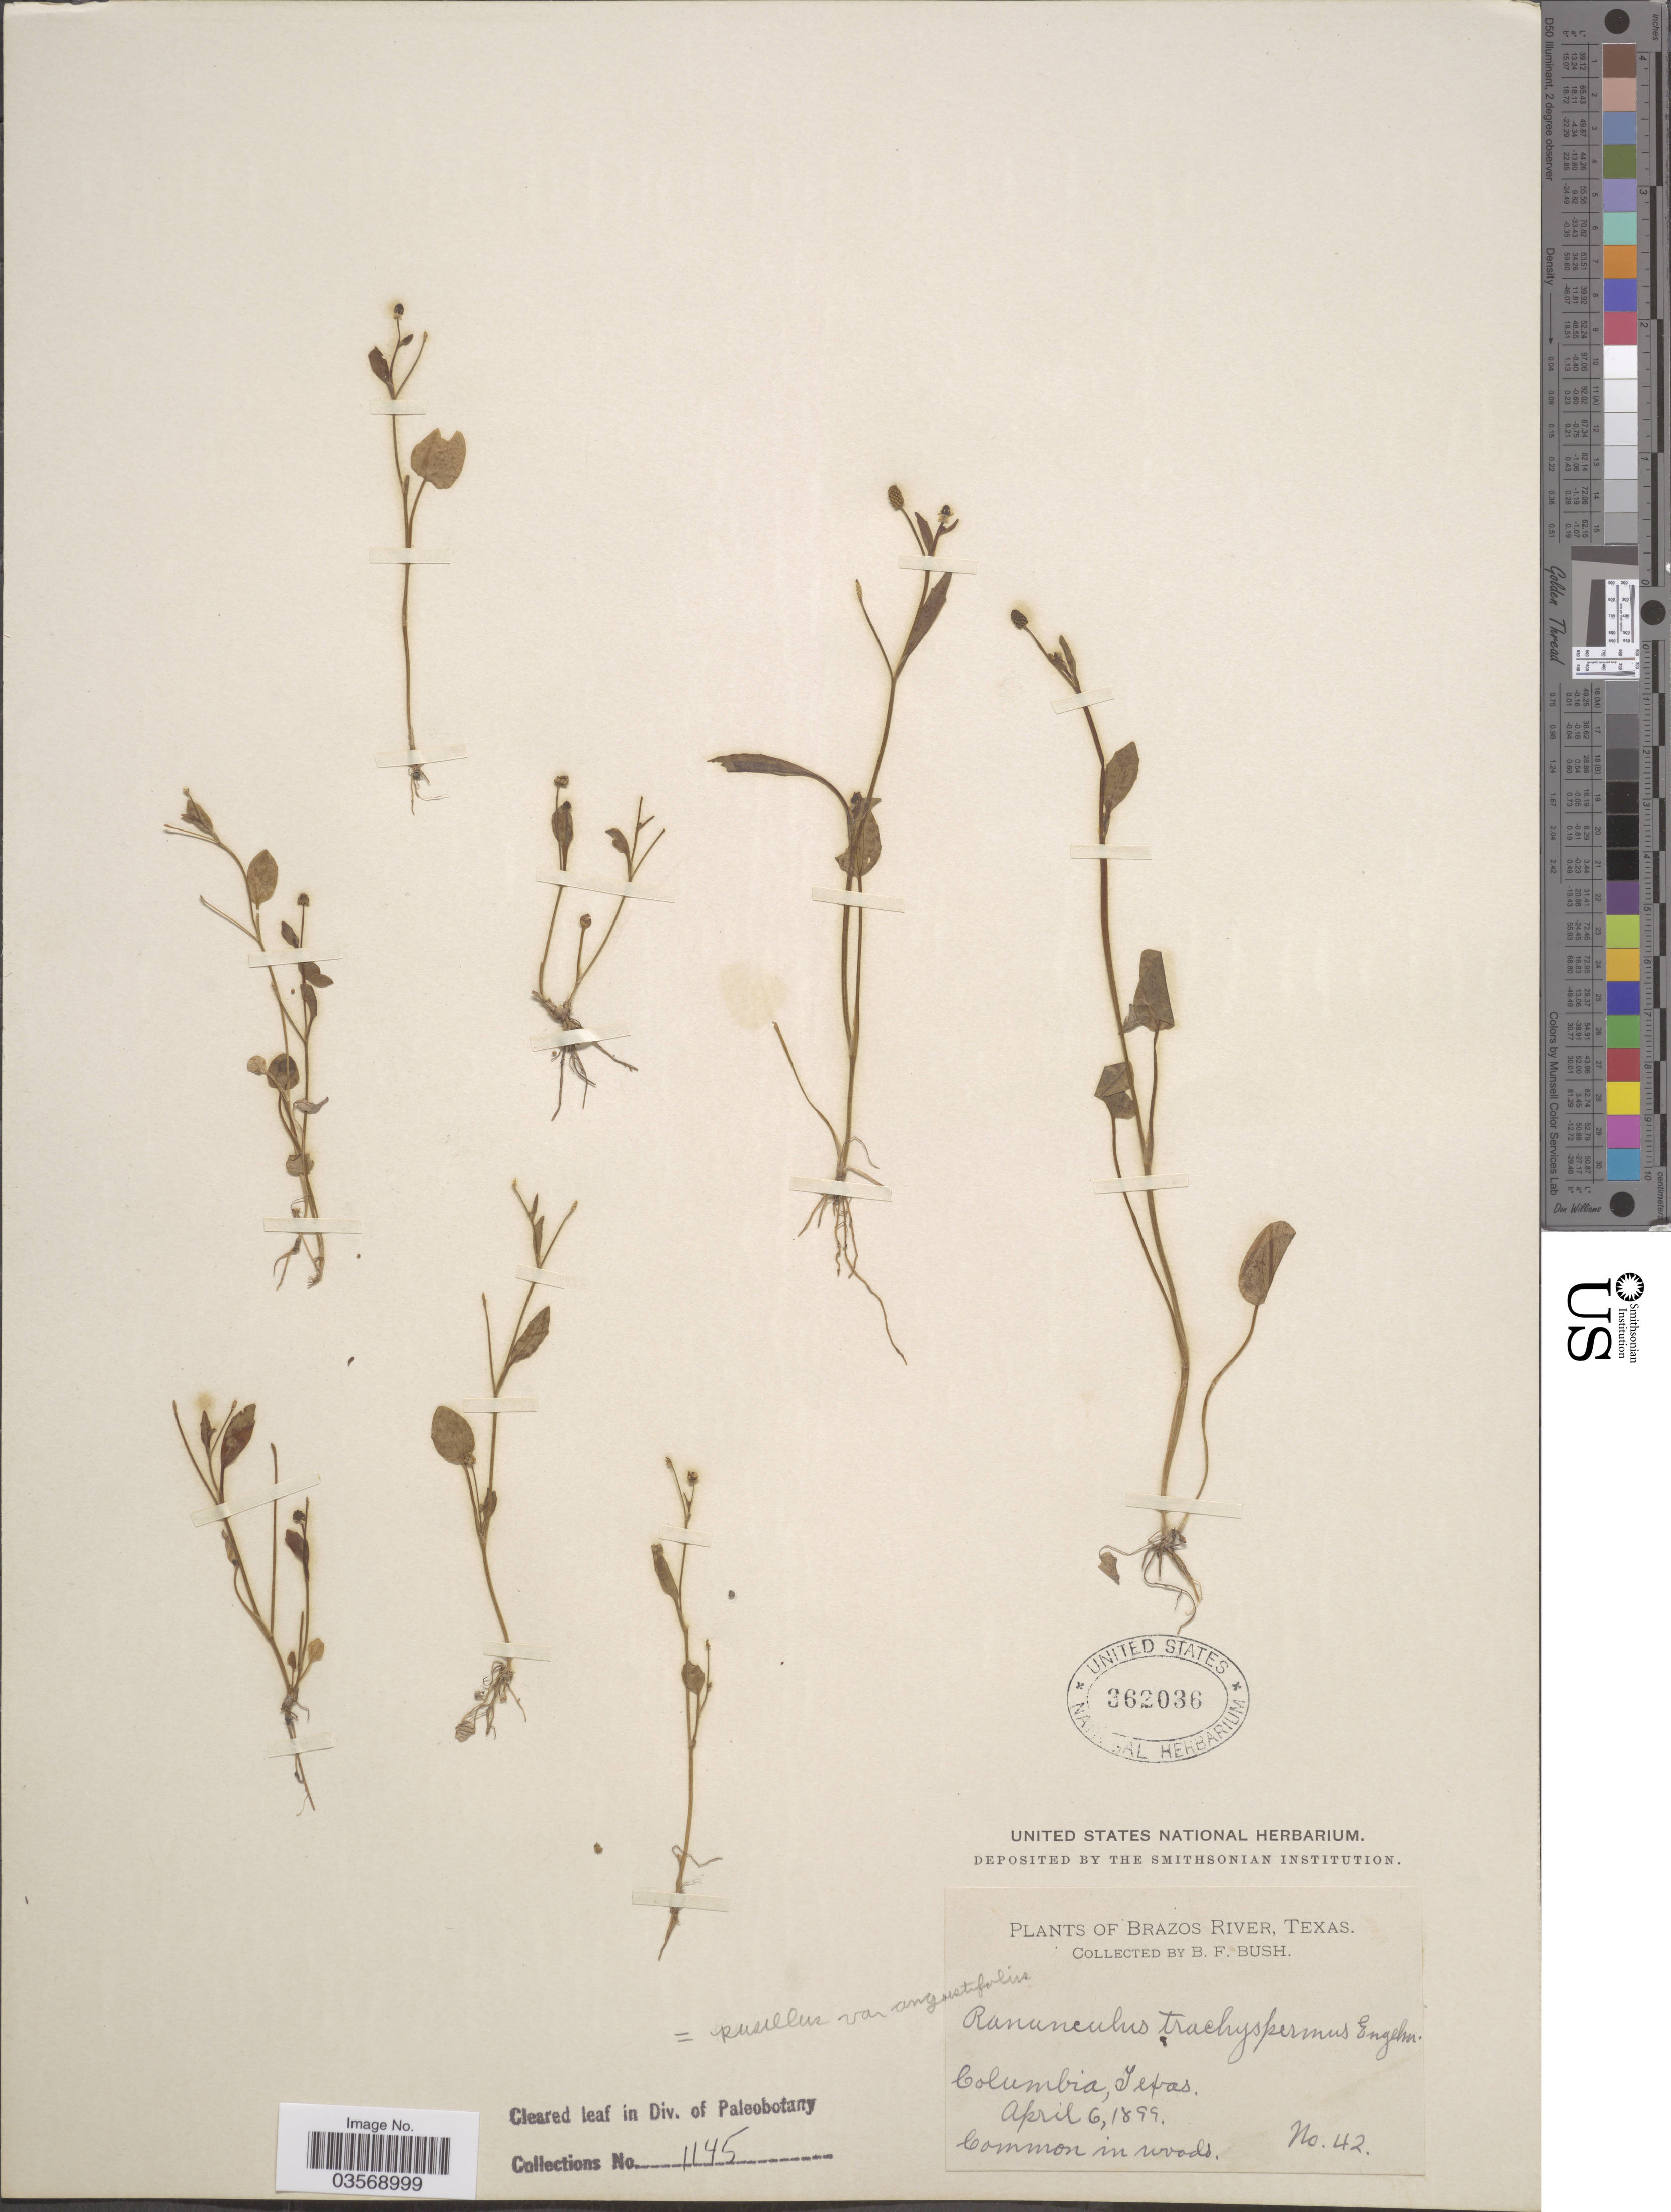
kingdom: Plantae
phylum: Tracheophyta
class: Magnoliopsida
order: Ranunculales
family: Ranunculaceae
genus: Ranunculus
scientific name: Ranunculus pusillus var. angustifolius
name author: (Engelm.) L.D. Benson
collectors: B. F. Bush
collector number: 42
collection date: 1899-04-06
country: United States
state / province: Texas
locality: Brazos River. Columbia.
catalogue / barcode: US 362036